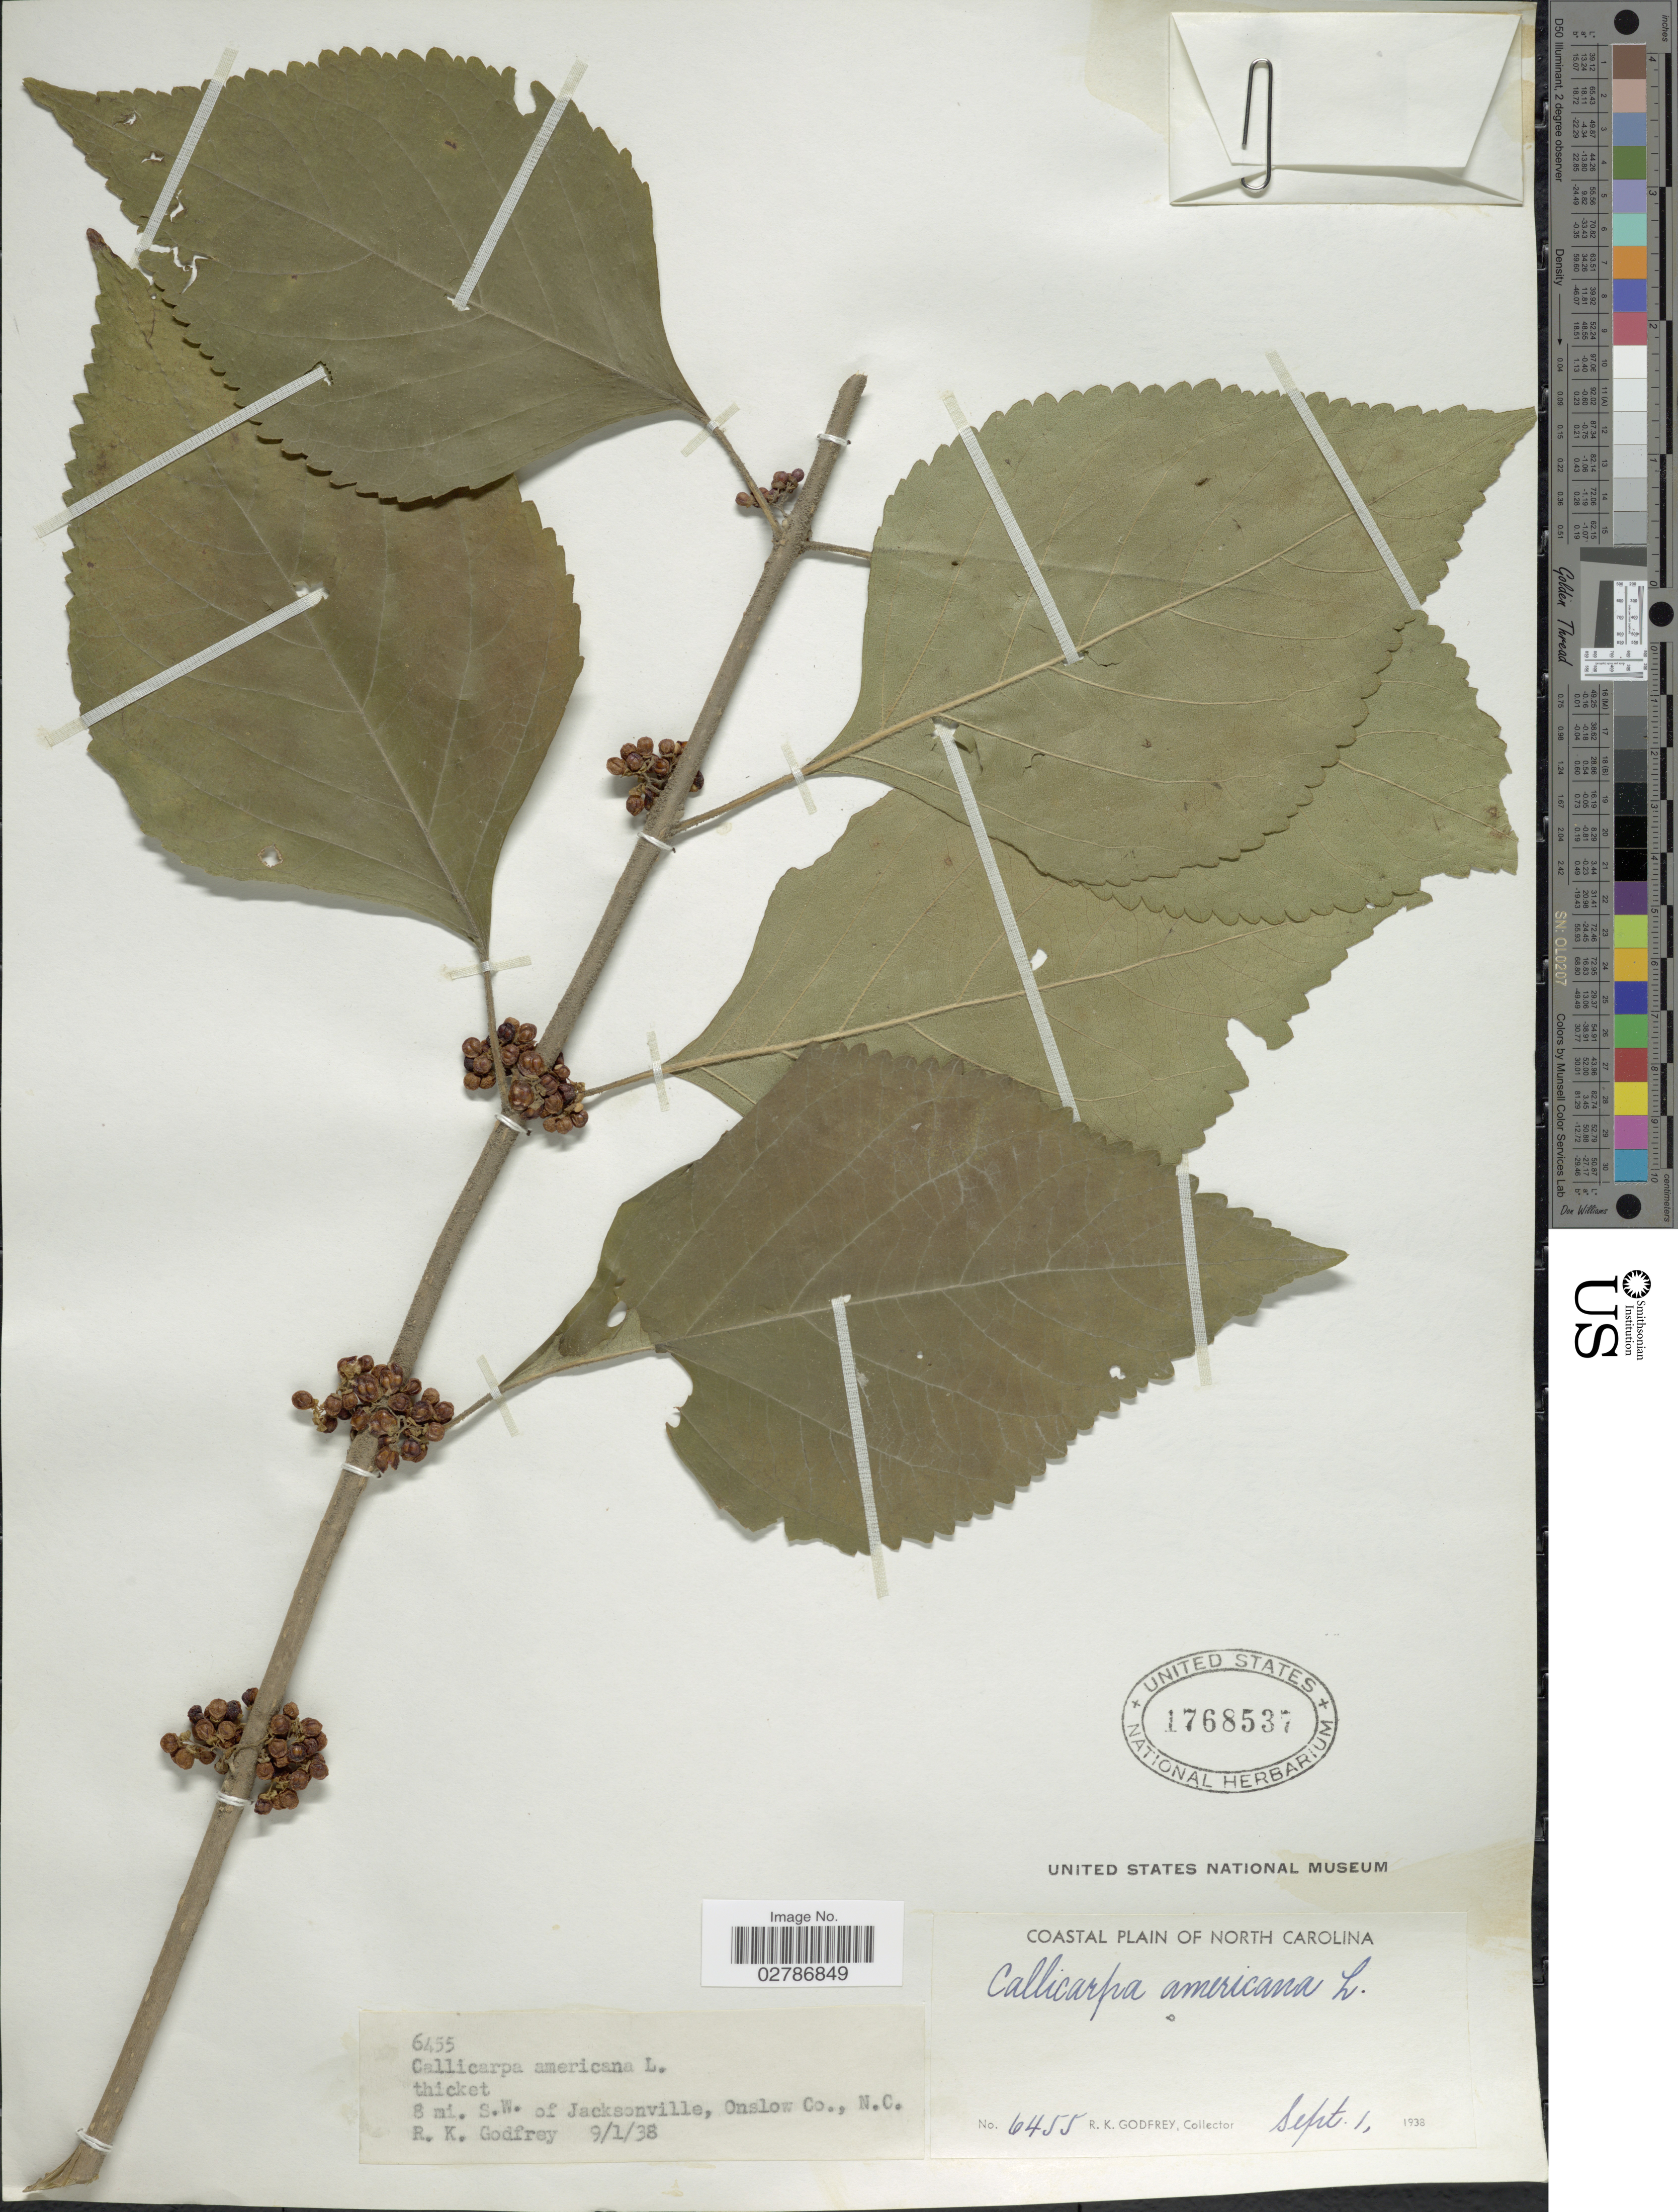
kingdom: Plantae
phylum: Tracheophyta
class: Magnoliopsida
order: Lamiales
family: Lamiaceae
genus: Callicarpa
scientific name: Callicarpa americana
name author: L.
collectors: R. K. Godfrey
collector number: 6455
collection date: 1938-09-01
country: United States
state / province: North Carolina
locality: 8 mi. S.W. of Jacksonville, Onslow Co., N.C. Coastal Plain of North Carolina.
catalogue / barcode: US 1768537